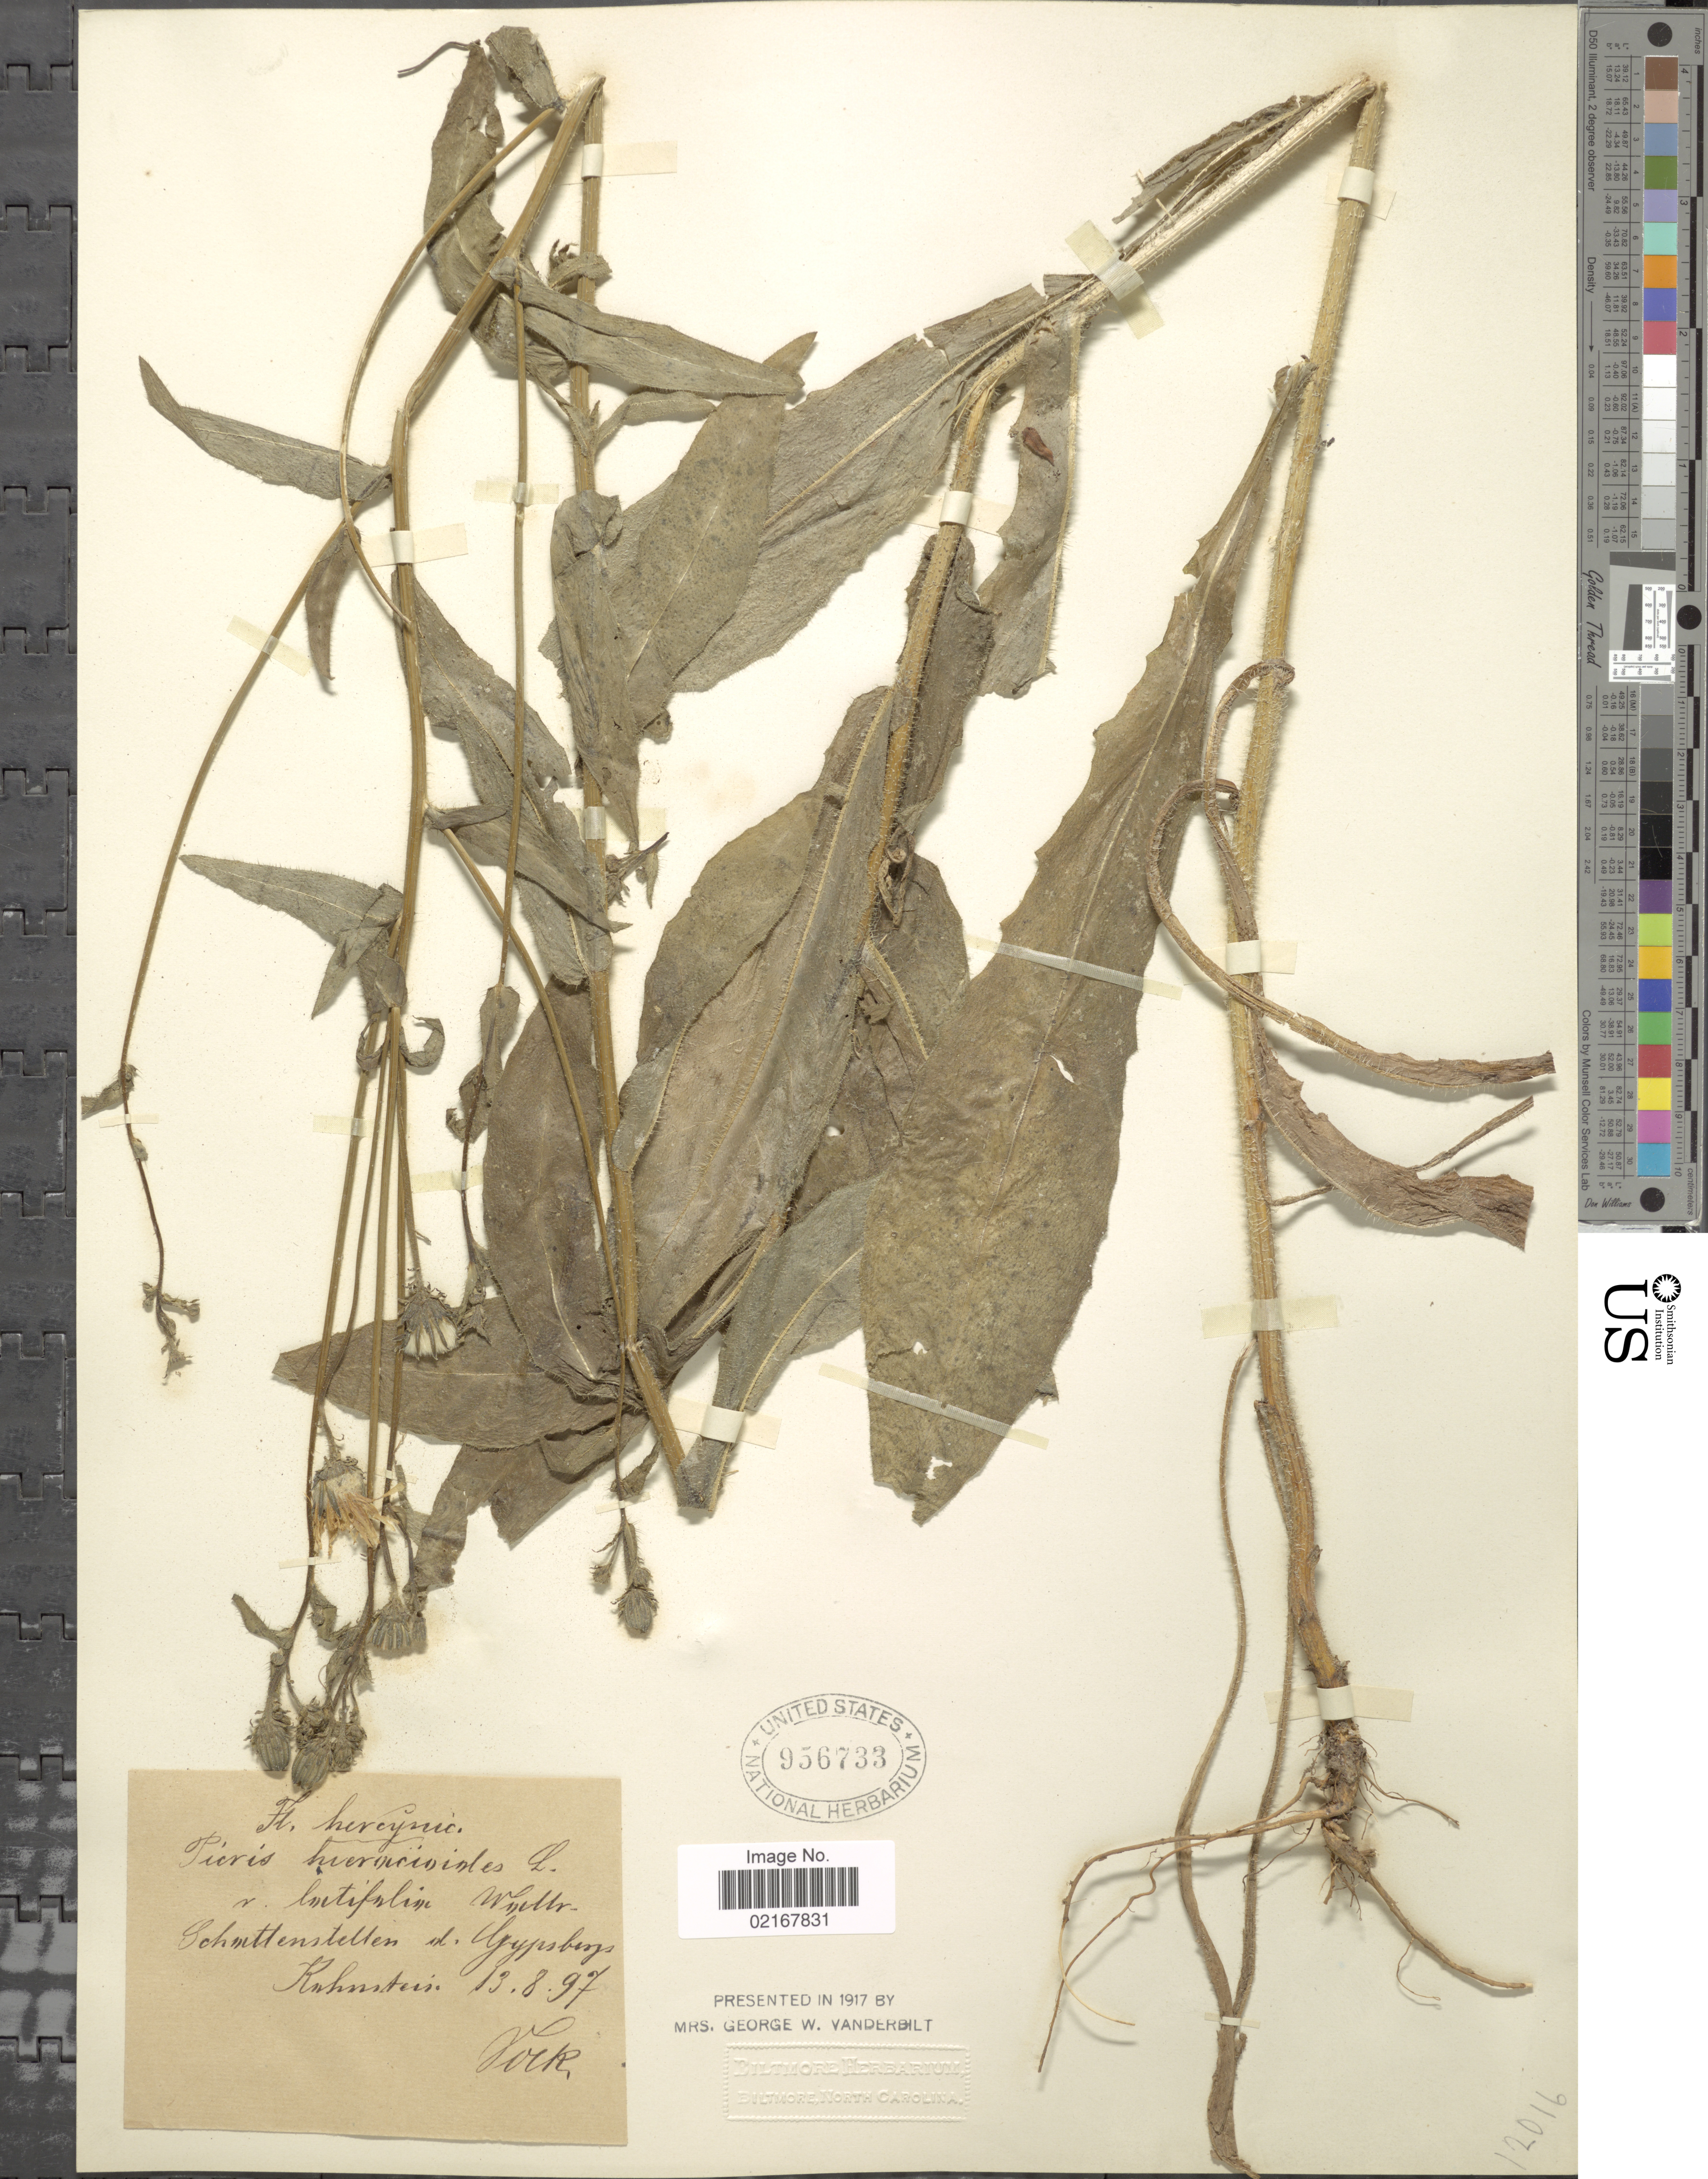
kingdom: Plantae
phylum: Tracheophyta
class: Magnoliopsida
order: Asterales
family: Asteraceae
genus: Picris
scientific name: Picris hieracioides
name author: L.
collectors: Vock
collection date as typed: Transcribed d/m/y: 13/8/97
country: Bosnia and Herzegovina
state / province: Federation of B&H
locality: Hercynic, Schuttenstetten d. Gypsbergs Kuhnstein [interpreted]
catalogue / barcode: US 956733